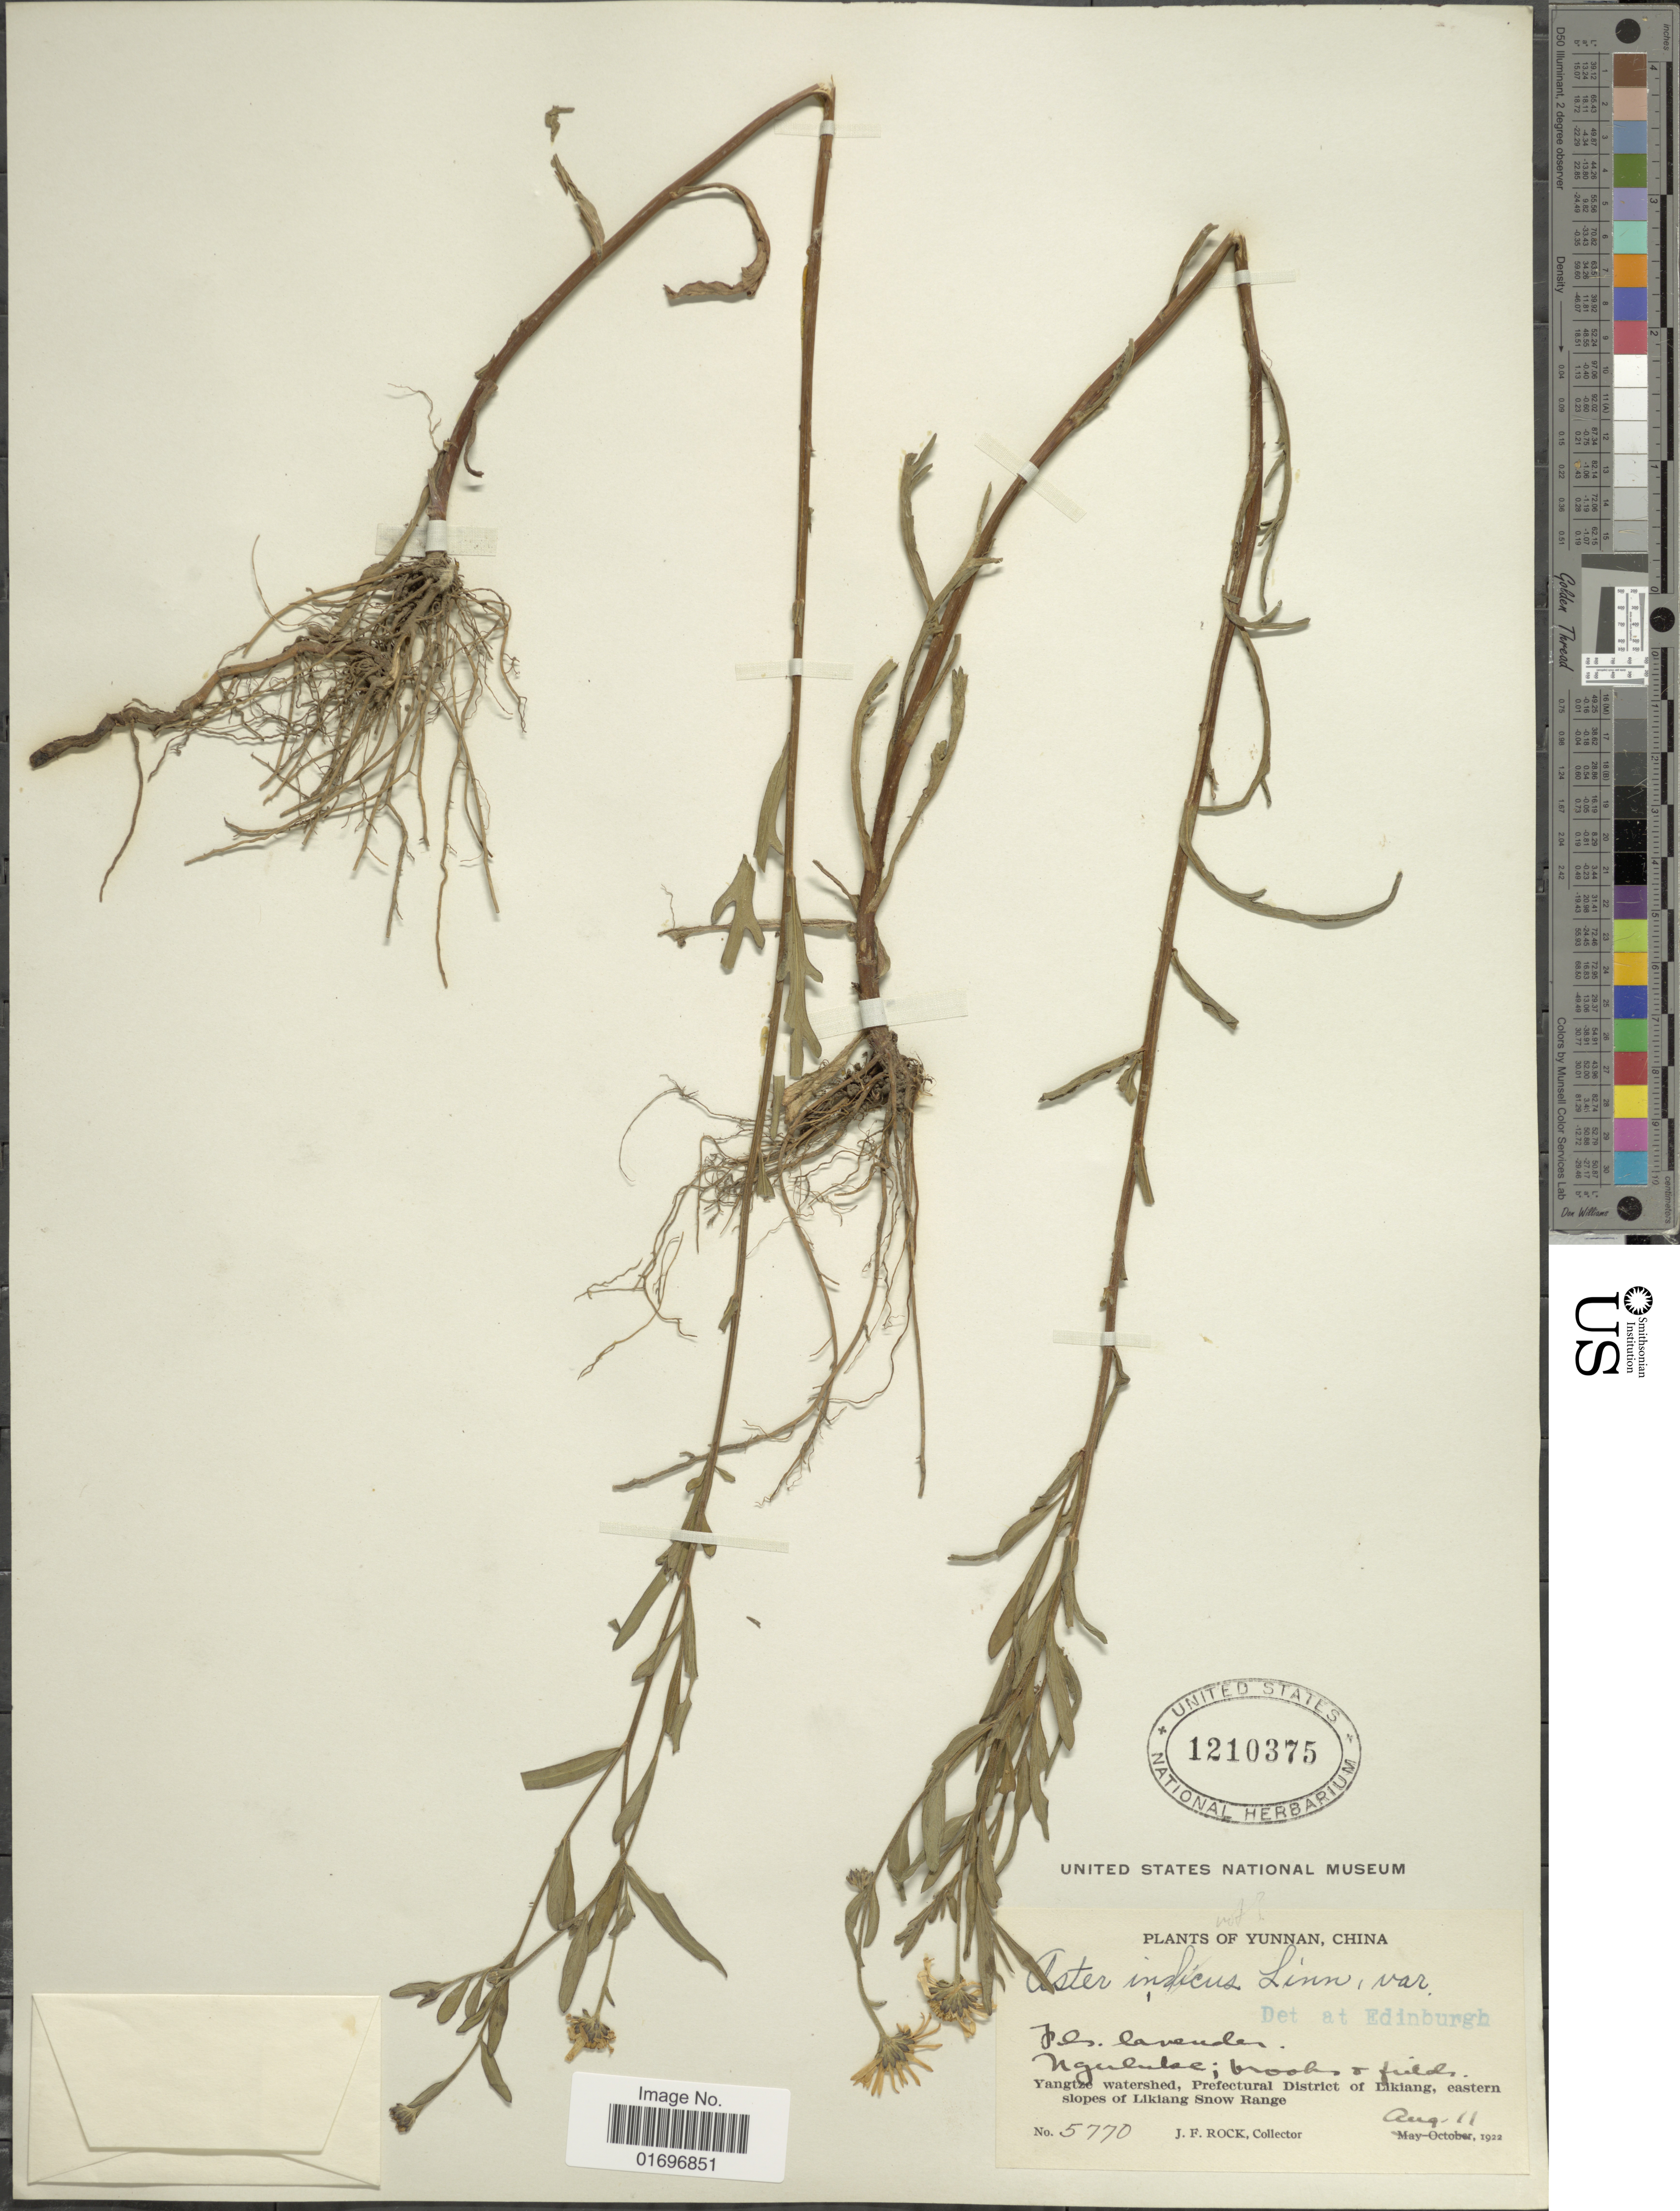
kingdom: Plantae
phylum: Tracheophyta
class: Magnoliopsida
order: Asterales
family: Asteraceae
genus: Aster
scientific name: Aster sp.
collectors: J. Rock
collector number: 5770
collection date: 1922-08-11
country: China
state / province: Yunnan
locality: Yunnan, China. Ngululse. Yangtze watershed, Prefectural District of Likiang, eastern slopes of Likiang Snow Range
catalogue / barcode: US 1210375